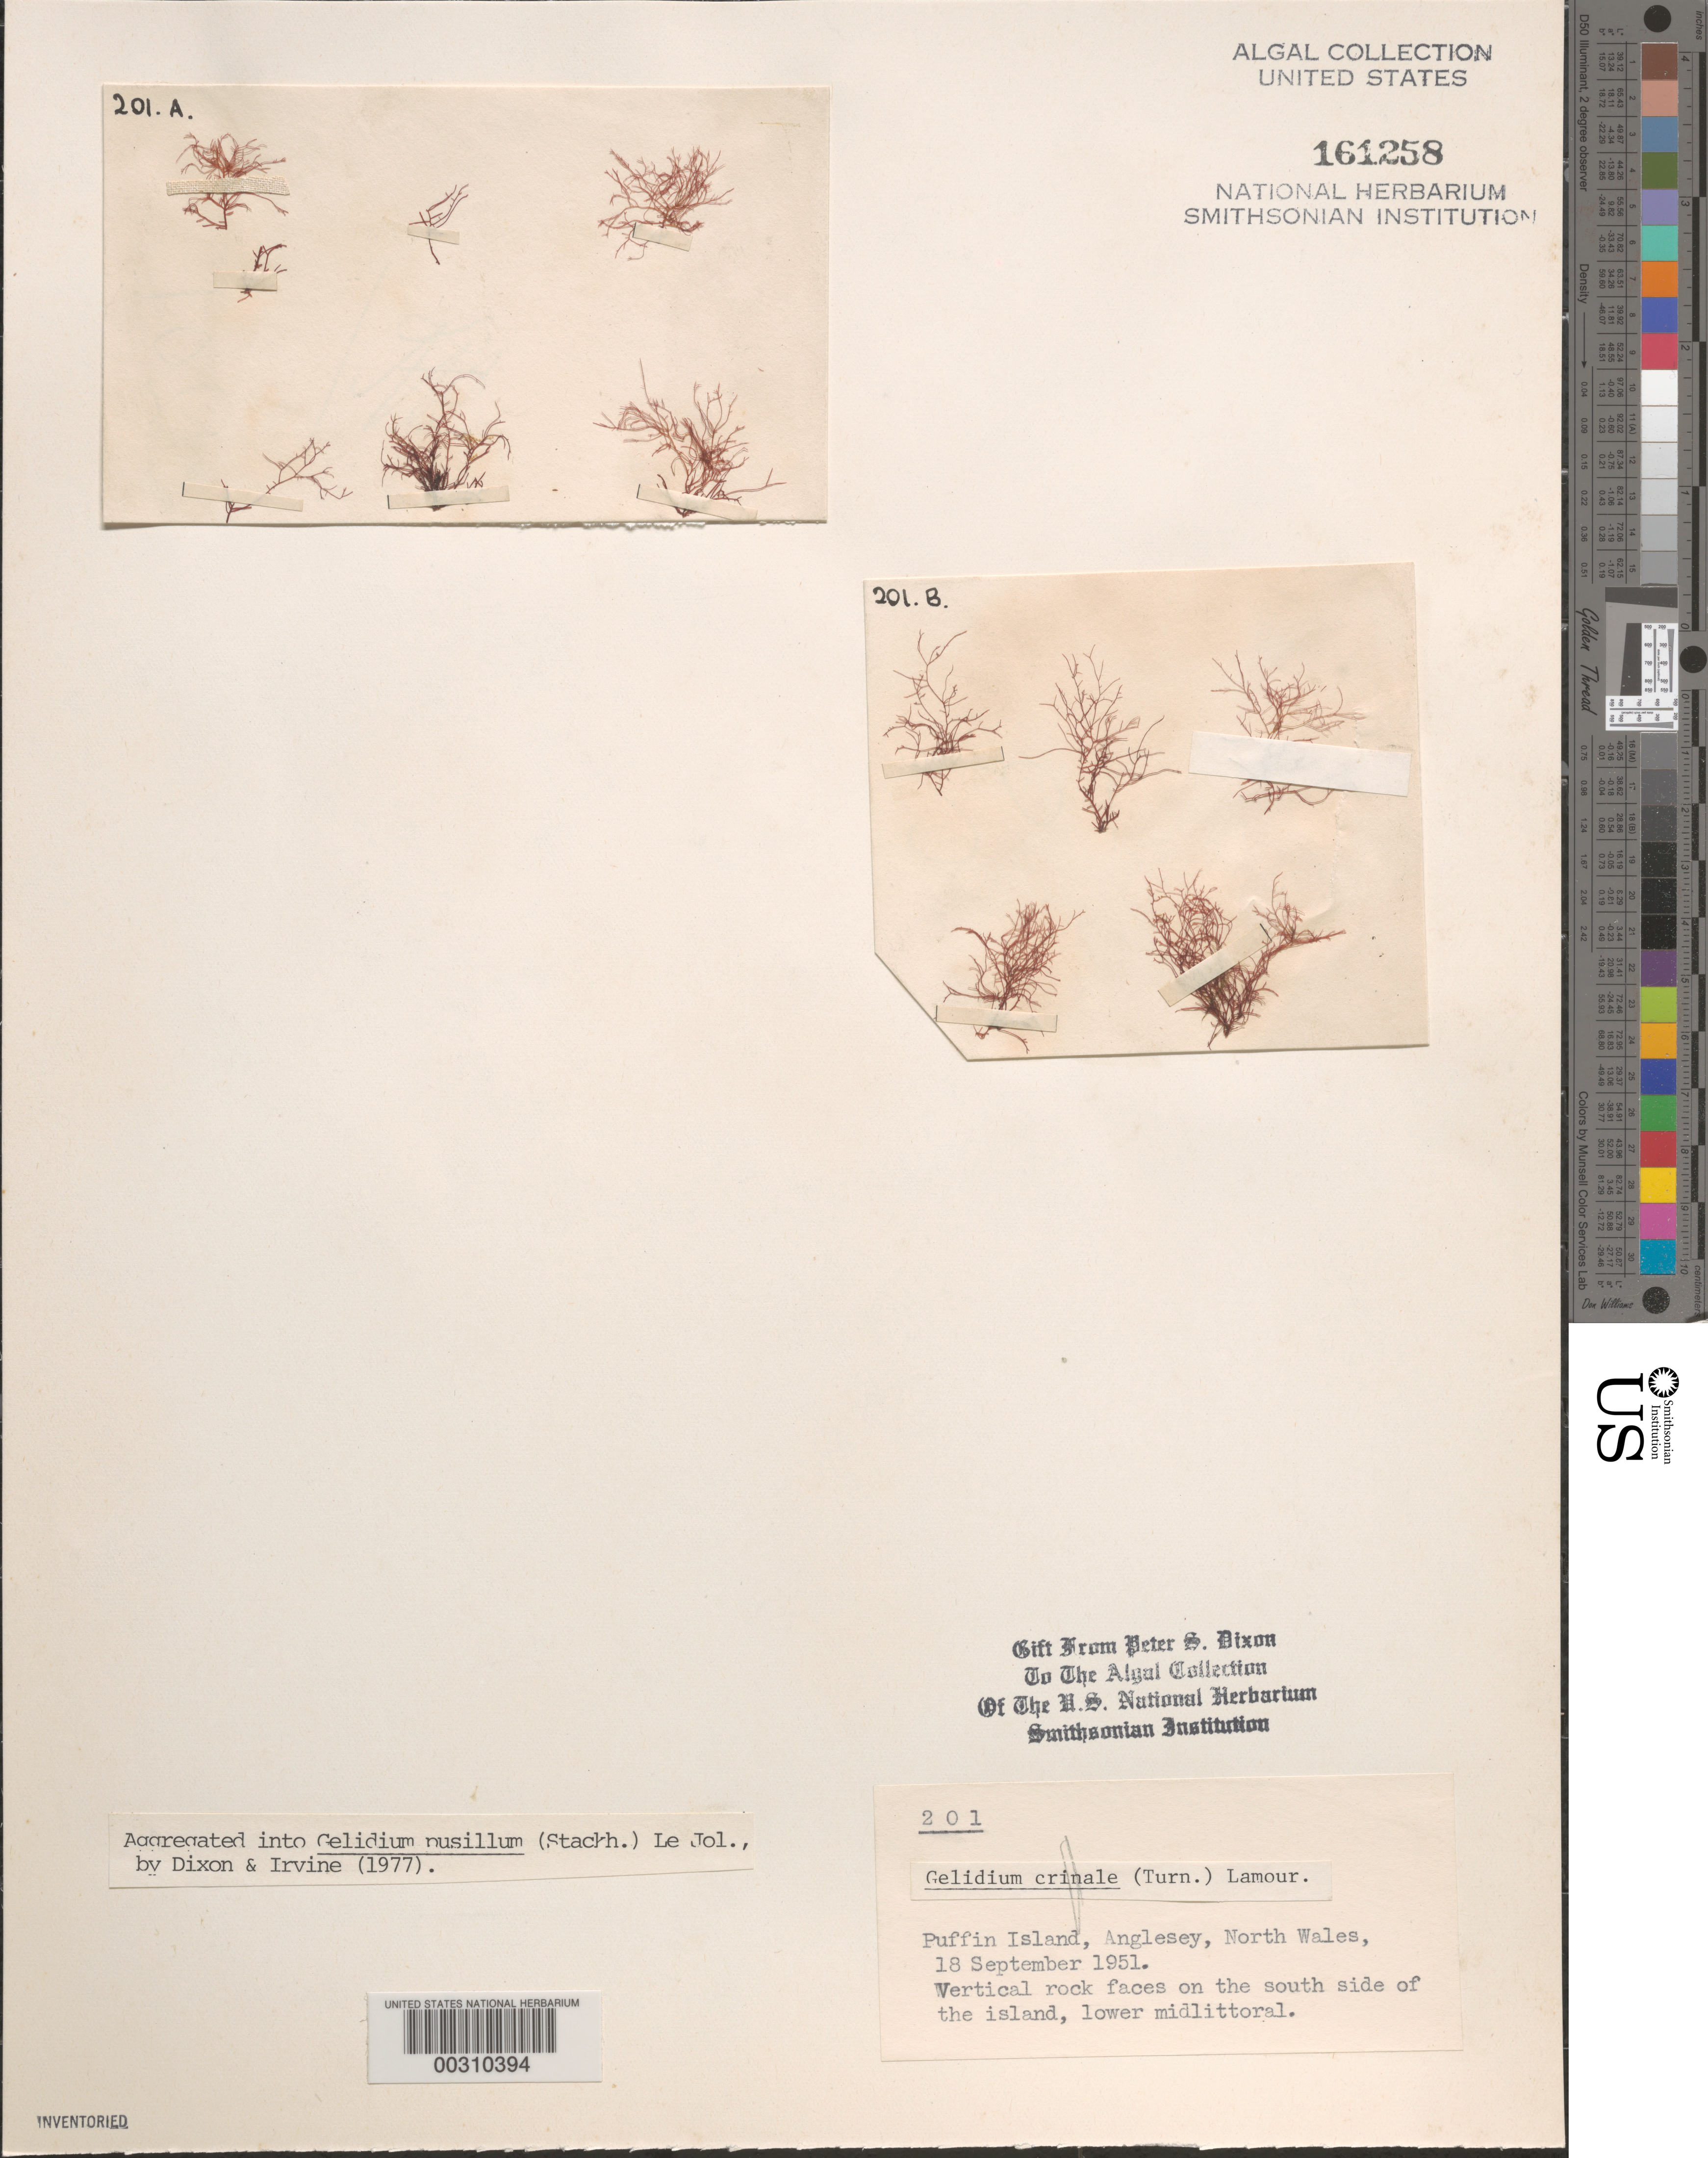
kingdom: Plantae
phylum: Rhodophyta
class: Florideophyceae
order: Gelidiales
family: Gelidiaceae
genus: Gelidium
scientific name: Gelidium pusillum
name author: (Stackh.) Le Jol.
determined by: Dixon, P. S.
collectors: P. S. Dixon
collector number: PSD 201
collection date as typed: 18 Sep 1951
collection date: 1951-09-18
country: United Kingdom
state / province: Wales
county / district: Gwynedd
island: Anglesey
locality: Puffin Island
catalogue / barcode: US 161258